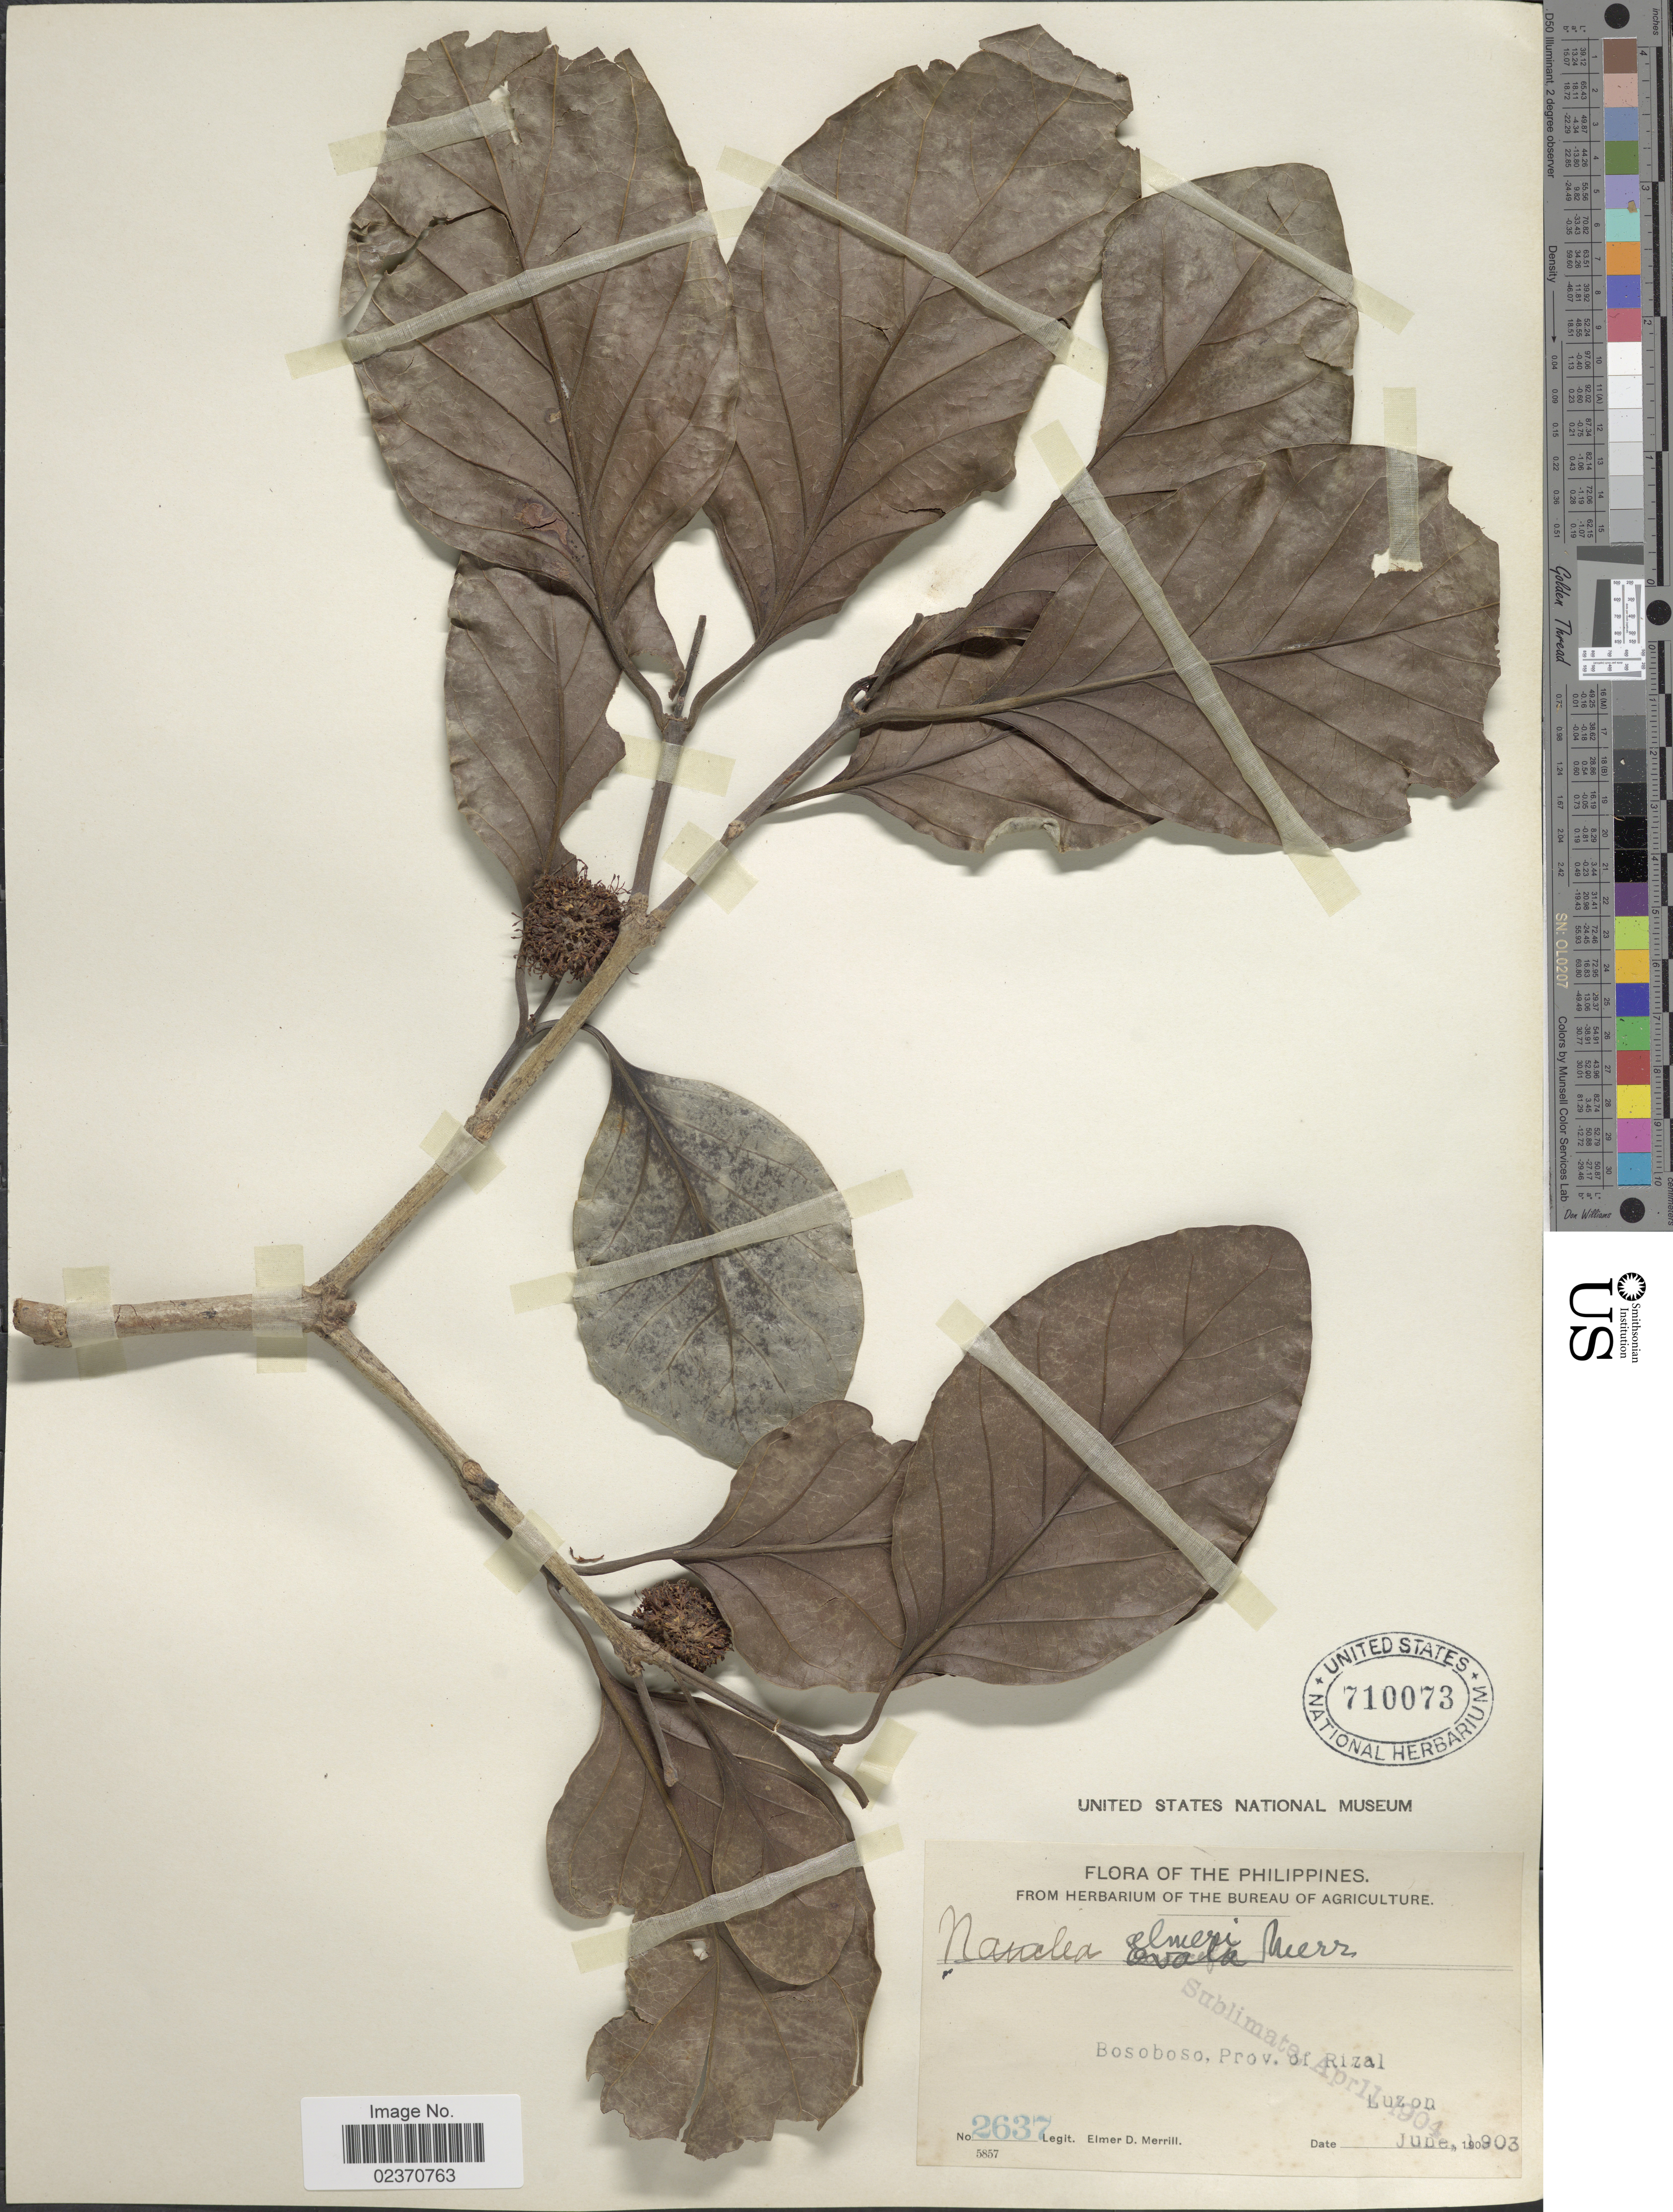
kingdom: Plantae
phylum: Tracheophyta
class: Magnoliopsida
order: Gentianales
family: Rubiaceae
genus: Nauclea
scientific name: Nauclea elmeri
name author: Merr.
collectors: E. D. Merrill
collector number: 2637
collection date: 1903-06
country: Philippines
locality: Bosoboso, Prov. of Rizal, Luzon.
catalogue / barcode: US 710073